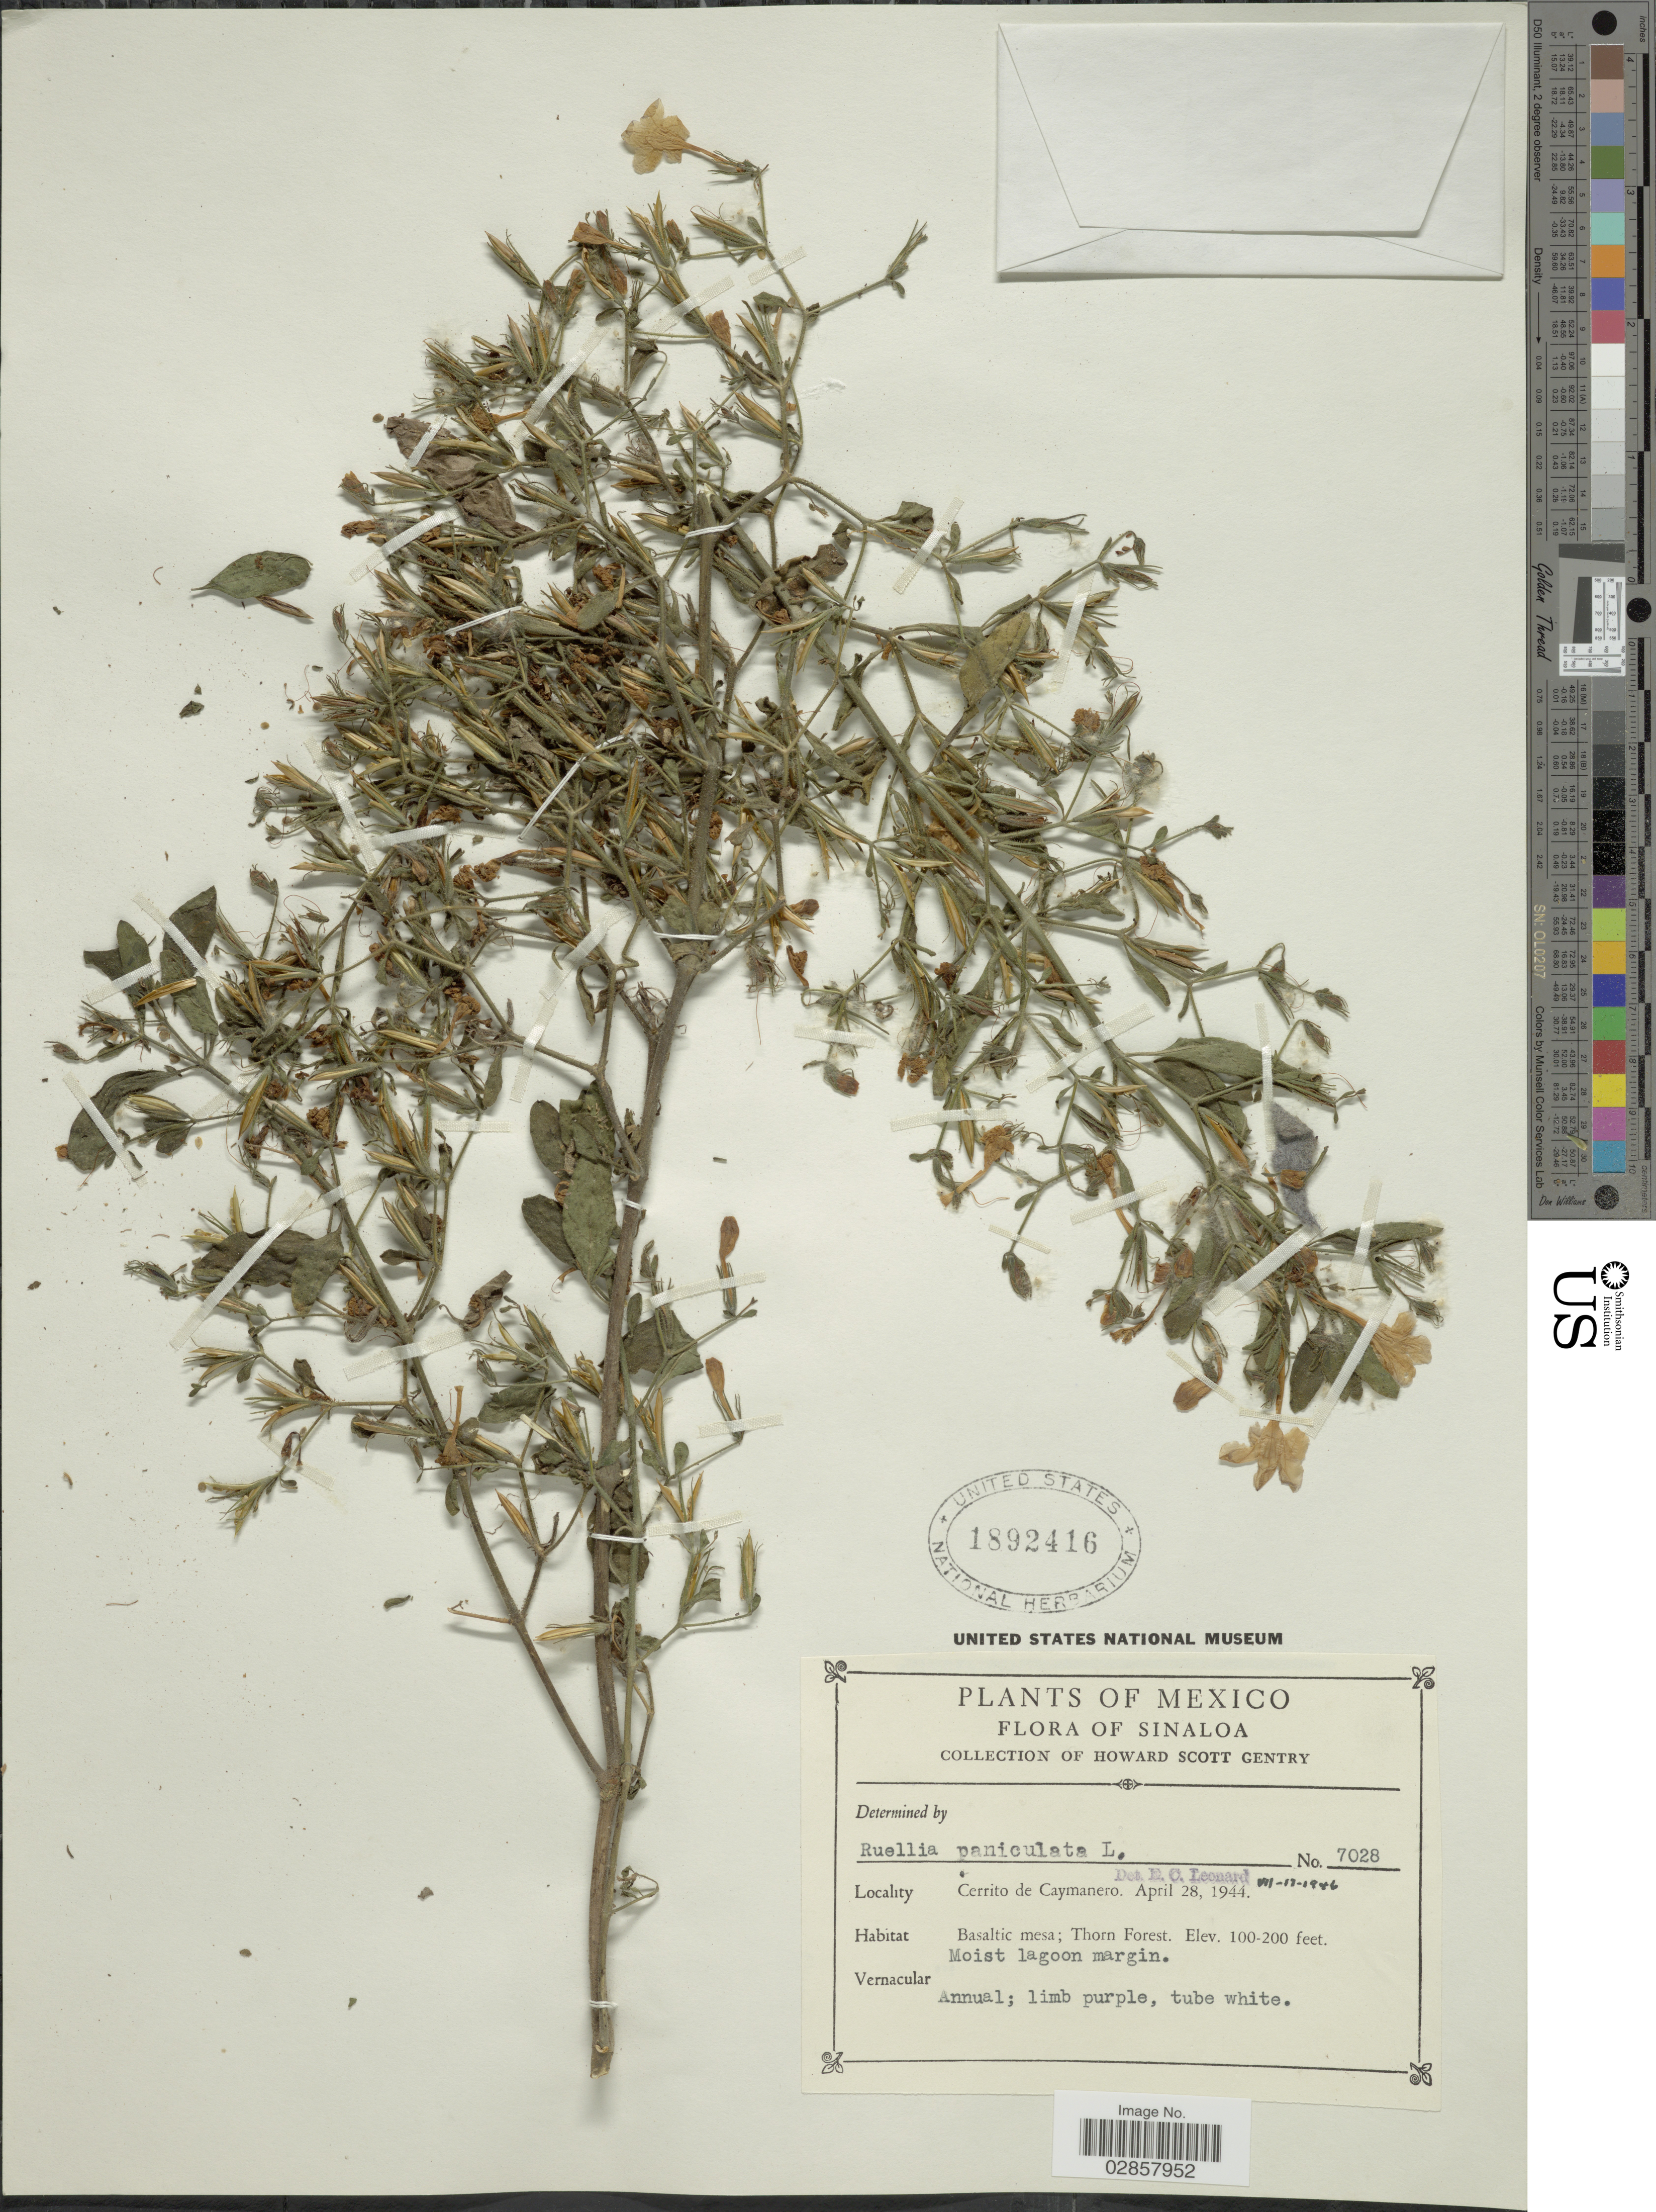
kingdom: Plantae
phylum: Tracheophyta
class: Magnoliopsida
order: Lamiales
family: Acanthaceae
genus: Ruellia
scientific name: Ruellia paniculata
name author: L.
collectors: H. S. Gentry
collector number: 7028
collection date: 1944-04-28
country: Mexico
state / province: Sinaloa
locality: Cerrito de Caymanero.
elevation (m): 30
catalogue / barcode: US 1892416